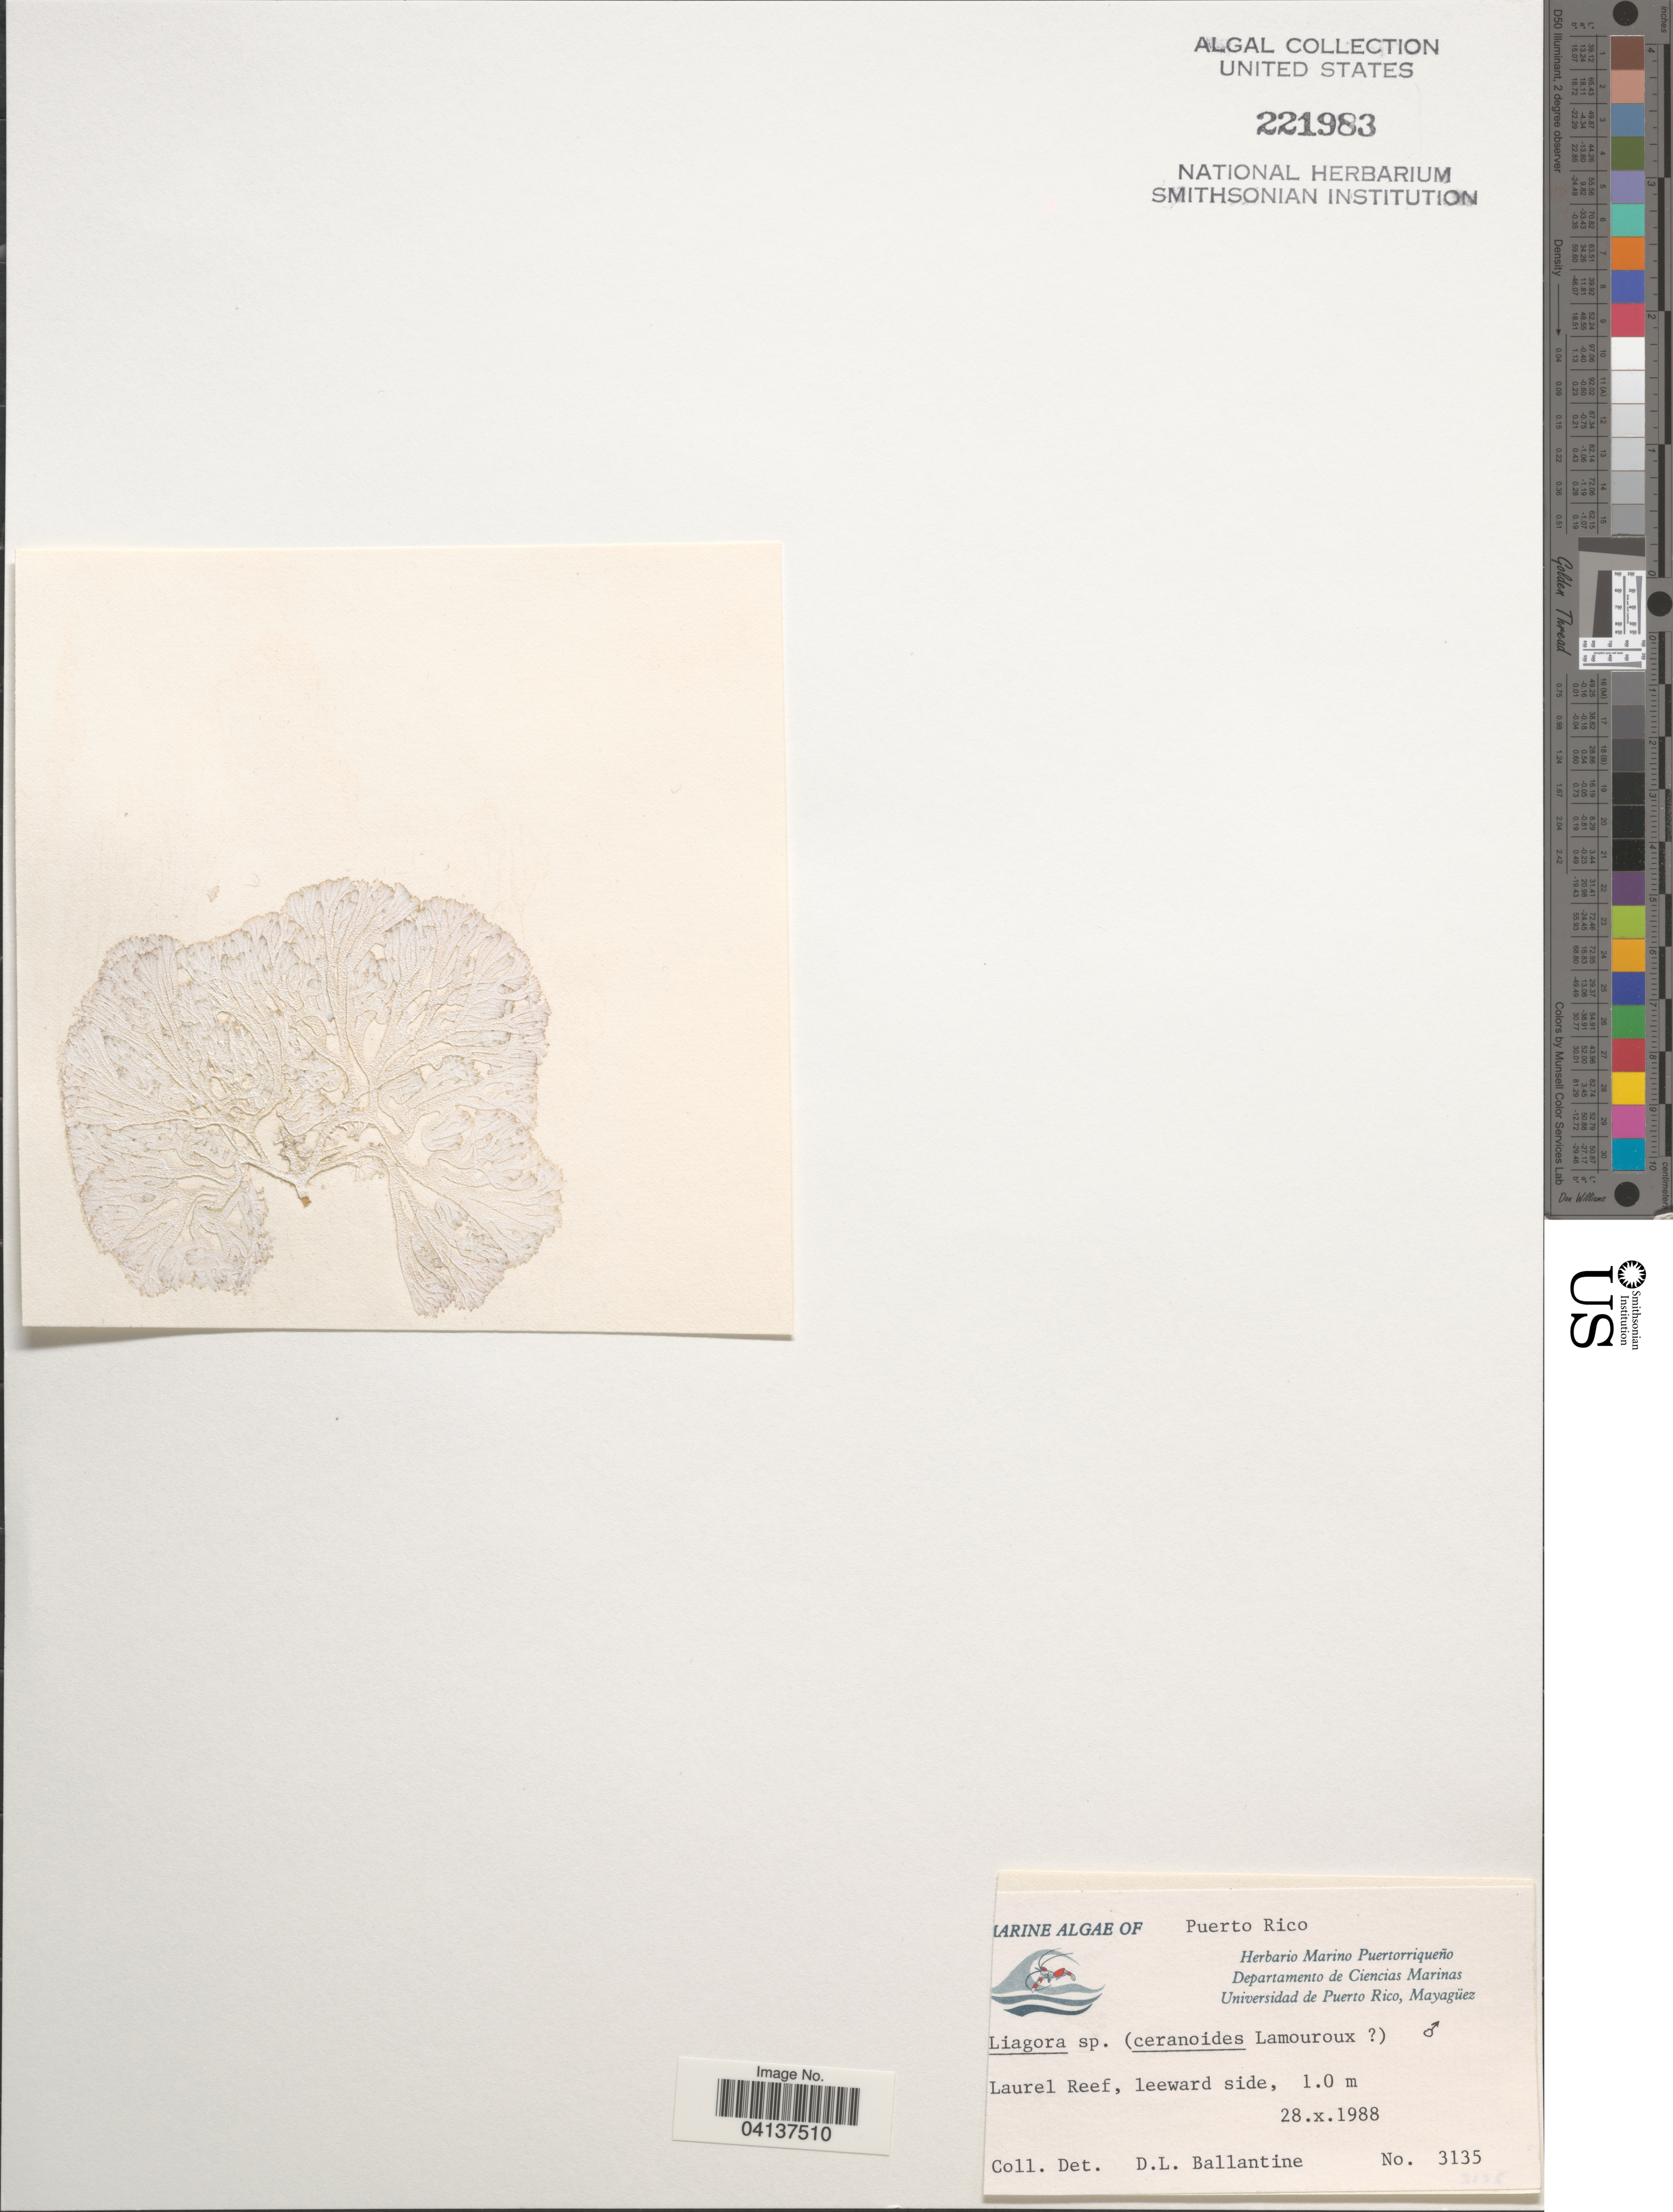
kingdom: Plantae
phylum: Rhodophyta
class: Florideophyceae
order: Nemaliales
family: Liagoraceae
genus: Liagora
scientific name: Liagora sp.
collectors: D.L. Ballantine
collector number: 3135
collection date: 1988-10-28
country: Puerto Rico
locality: Laurel Reef, leeward side.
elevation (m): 1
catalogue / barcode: US 221983